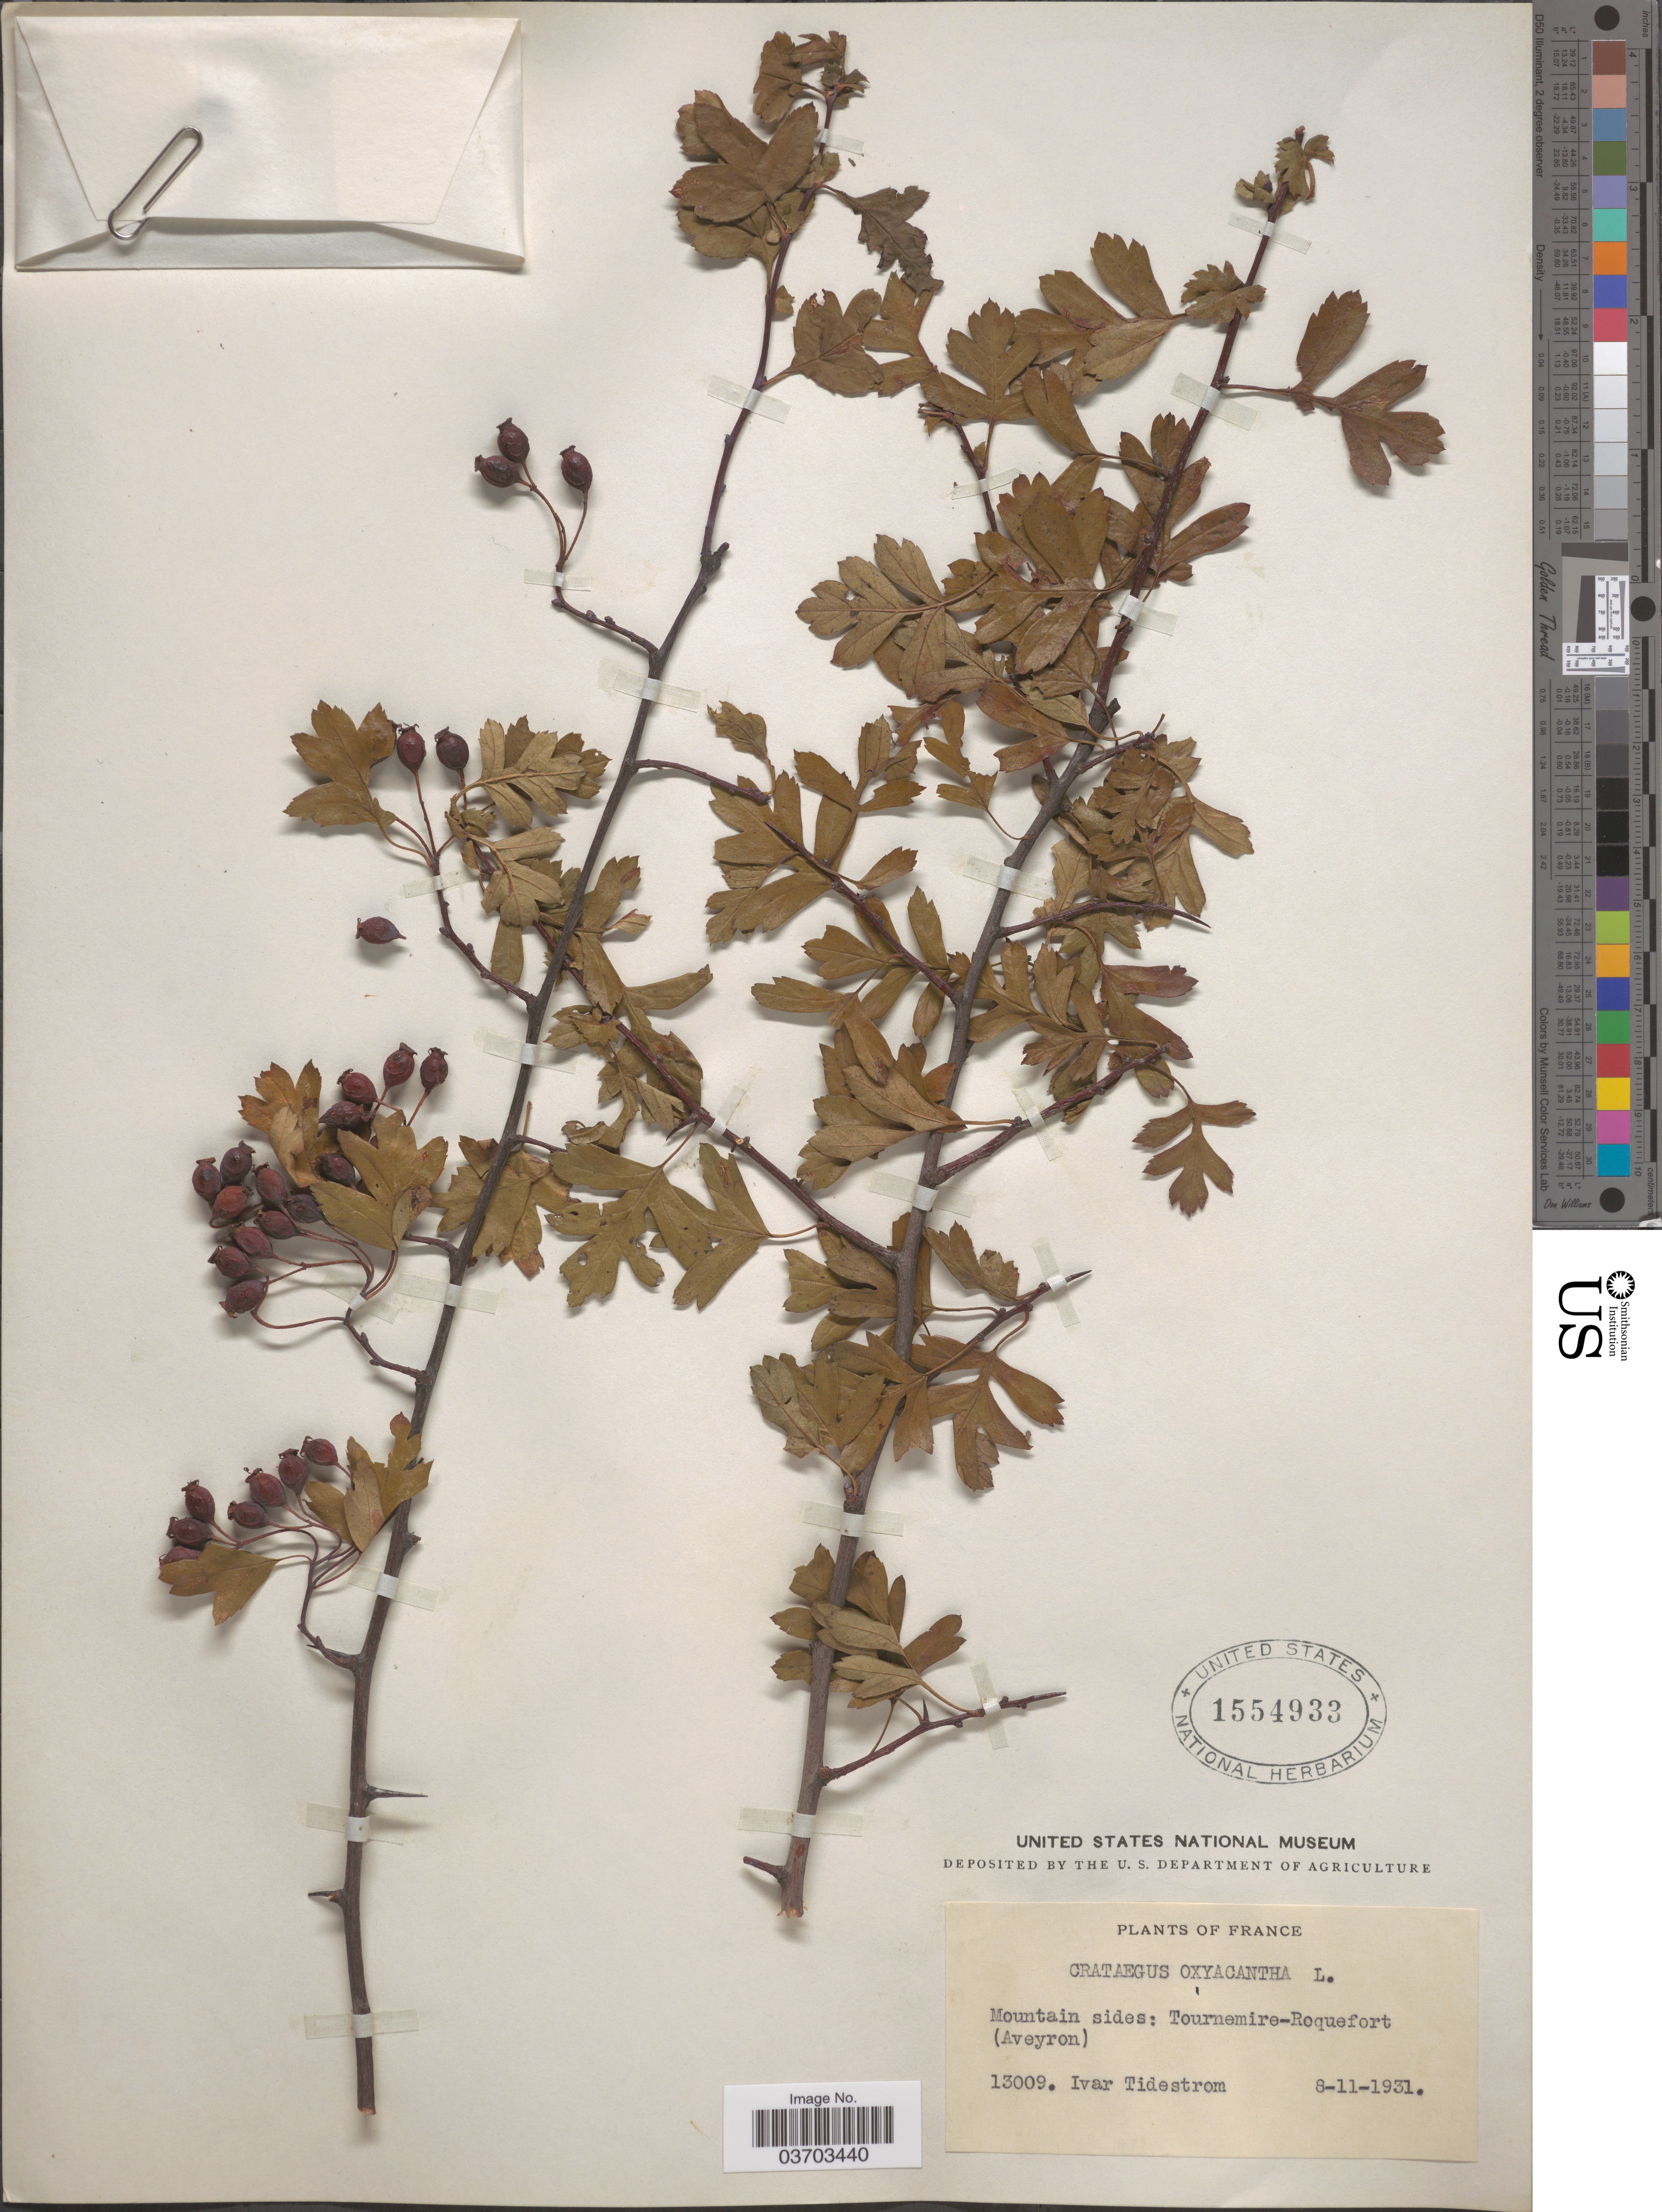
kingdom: Plantae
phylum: Tracheophyta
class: Magnoliopsida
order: Rosales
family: Rosaceae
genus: Crataegus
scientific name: Crataegus rhipidophylla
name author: Gand.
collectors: I. F. Tidestrom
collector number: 13009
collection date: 1931-11-08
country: France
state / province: Occitanie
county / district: Aveyron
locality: Mountain sides: Tournemire-Roquefort (Aveyron).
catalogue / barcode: US 1554933